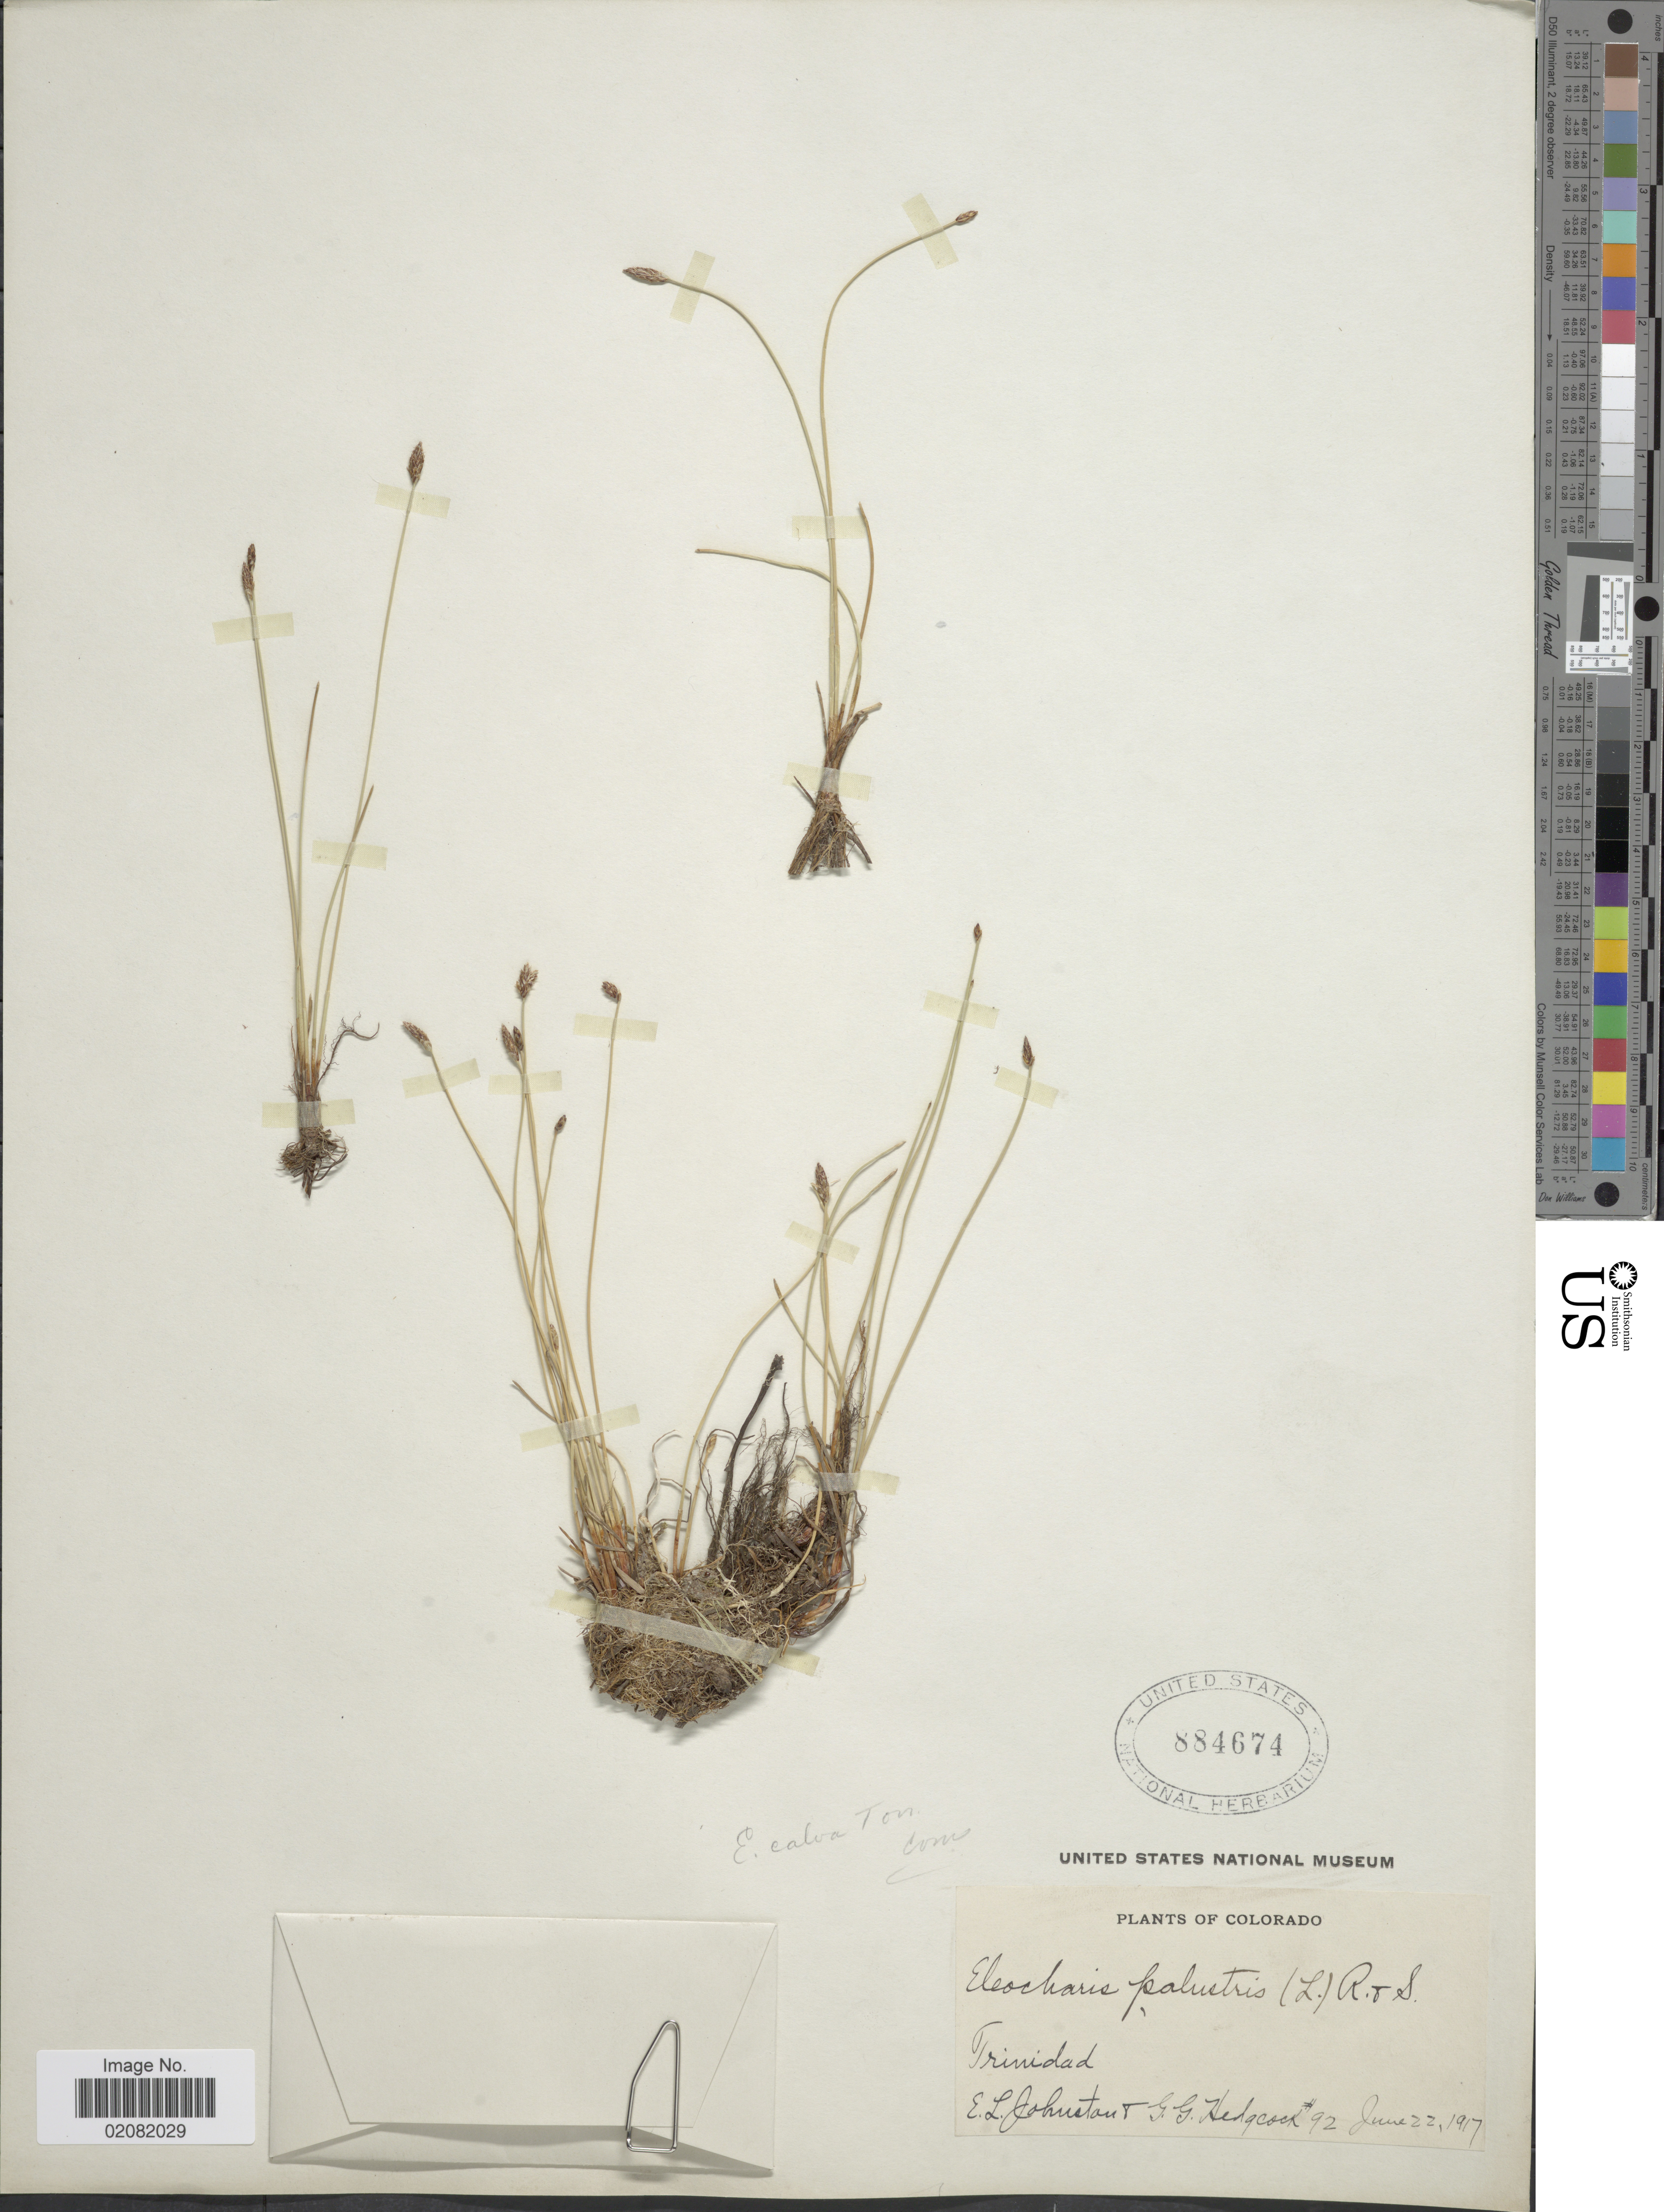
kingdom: Plantae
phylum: Tracheophyta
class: Liliopsida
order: Poales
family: Cyperaceae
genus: Eleocharis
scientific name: Eleocharis erythropoda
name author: Steud.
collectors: E. L. Johnston & G. Hedgcock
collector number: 92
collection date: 1917-06-22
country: United States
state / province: Colorado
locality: Trinidad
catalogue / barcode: US 884674